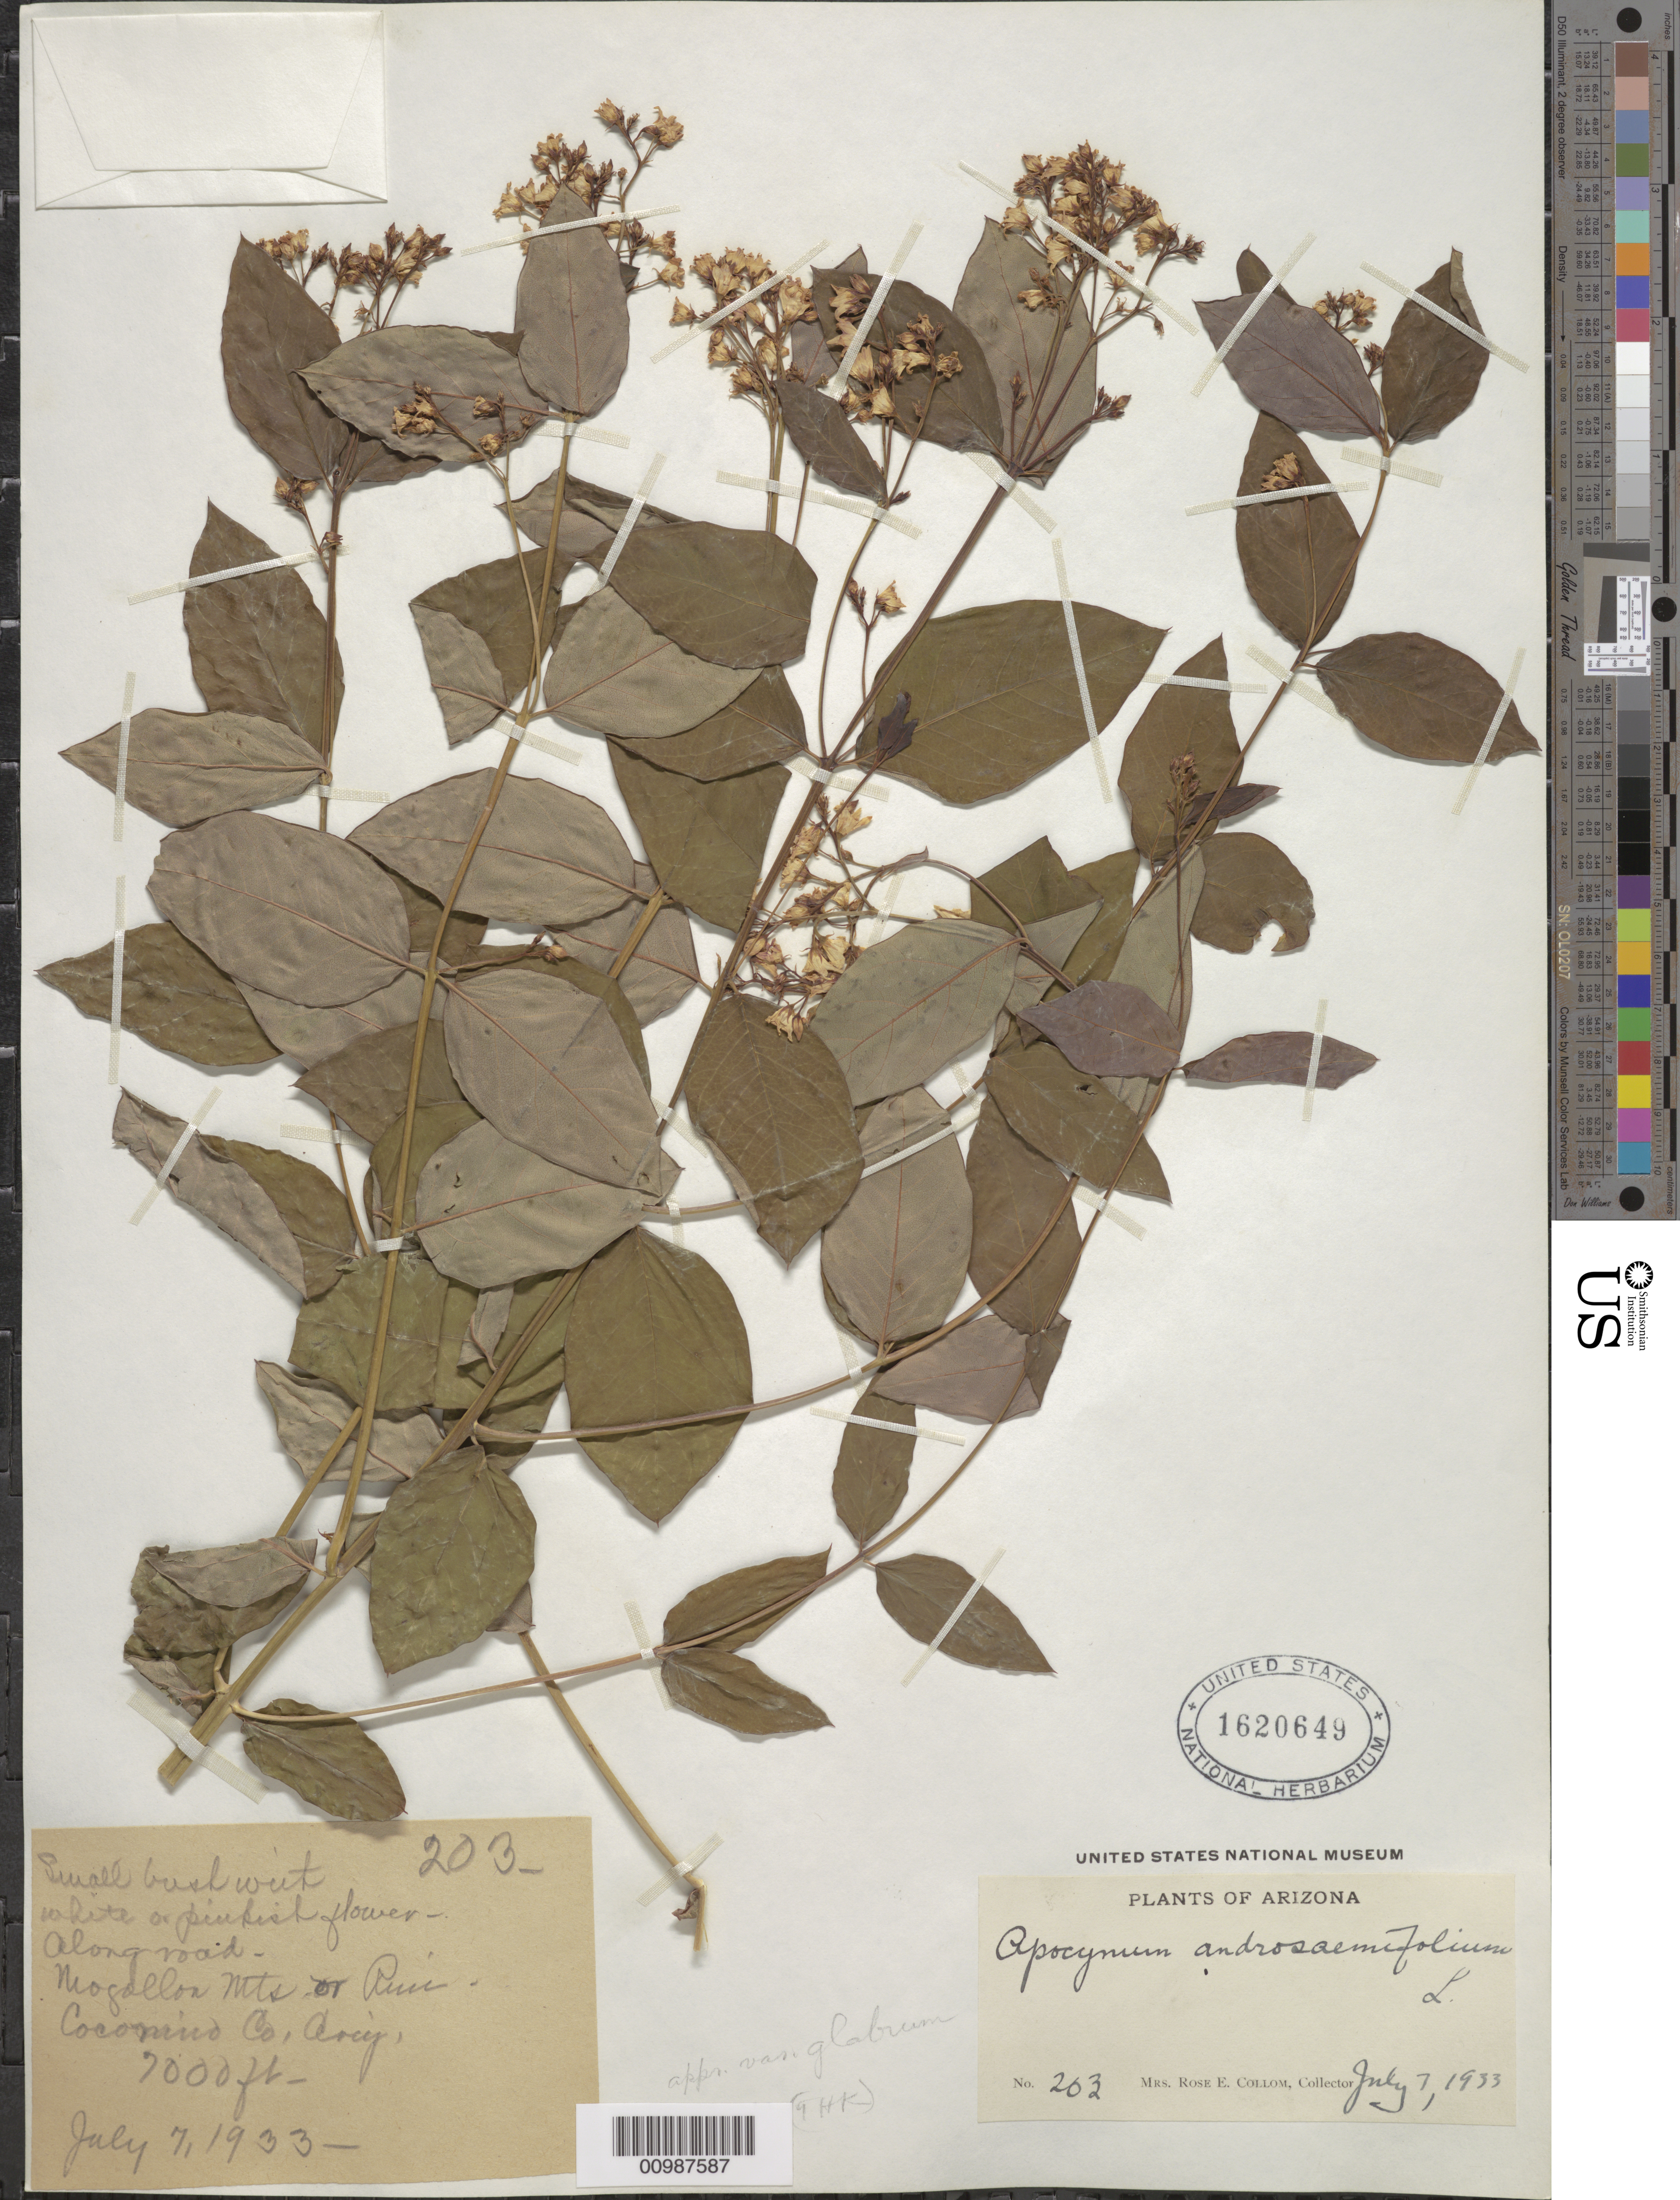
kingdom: Plantae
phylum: Tracheophyta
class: Magnoliopsida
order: Gentianales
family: Apocynaceae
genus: Apocynum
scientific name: Apocynum androsaemifolium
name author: L.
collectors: R. E. Collom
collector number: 203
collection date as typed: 07 Jul 1933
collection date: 1933-07-07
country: United States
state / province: Arizona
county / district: Coconino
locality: Along road, Mogollon Mountains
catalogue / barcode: US 1620649